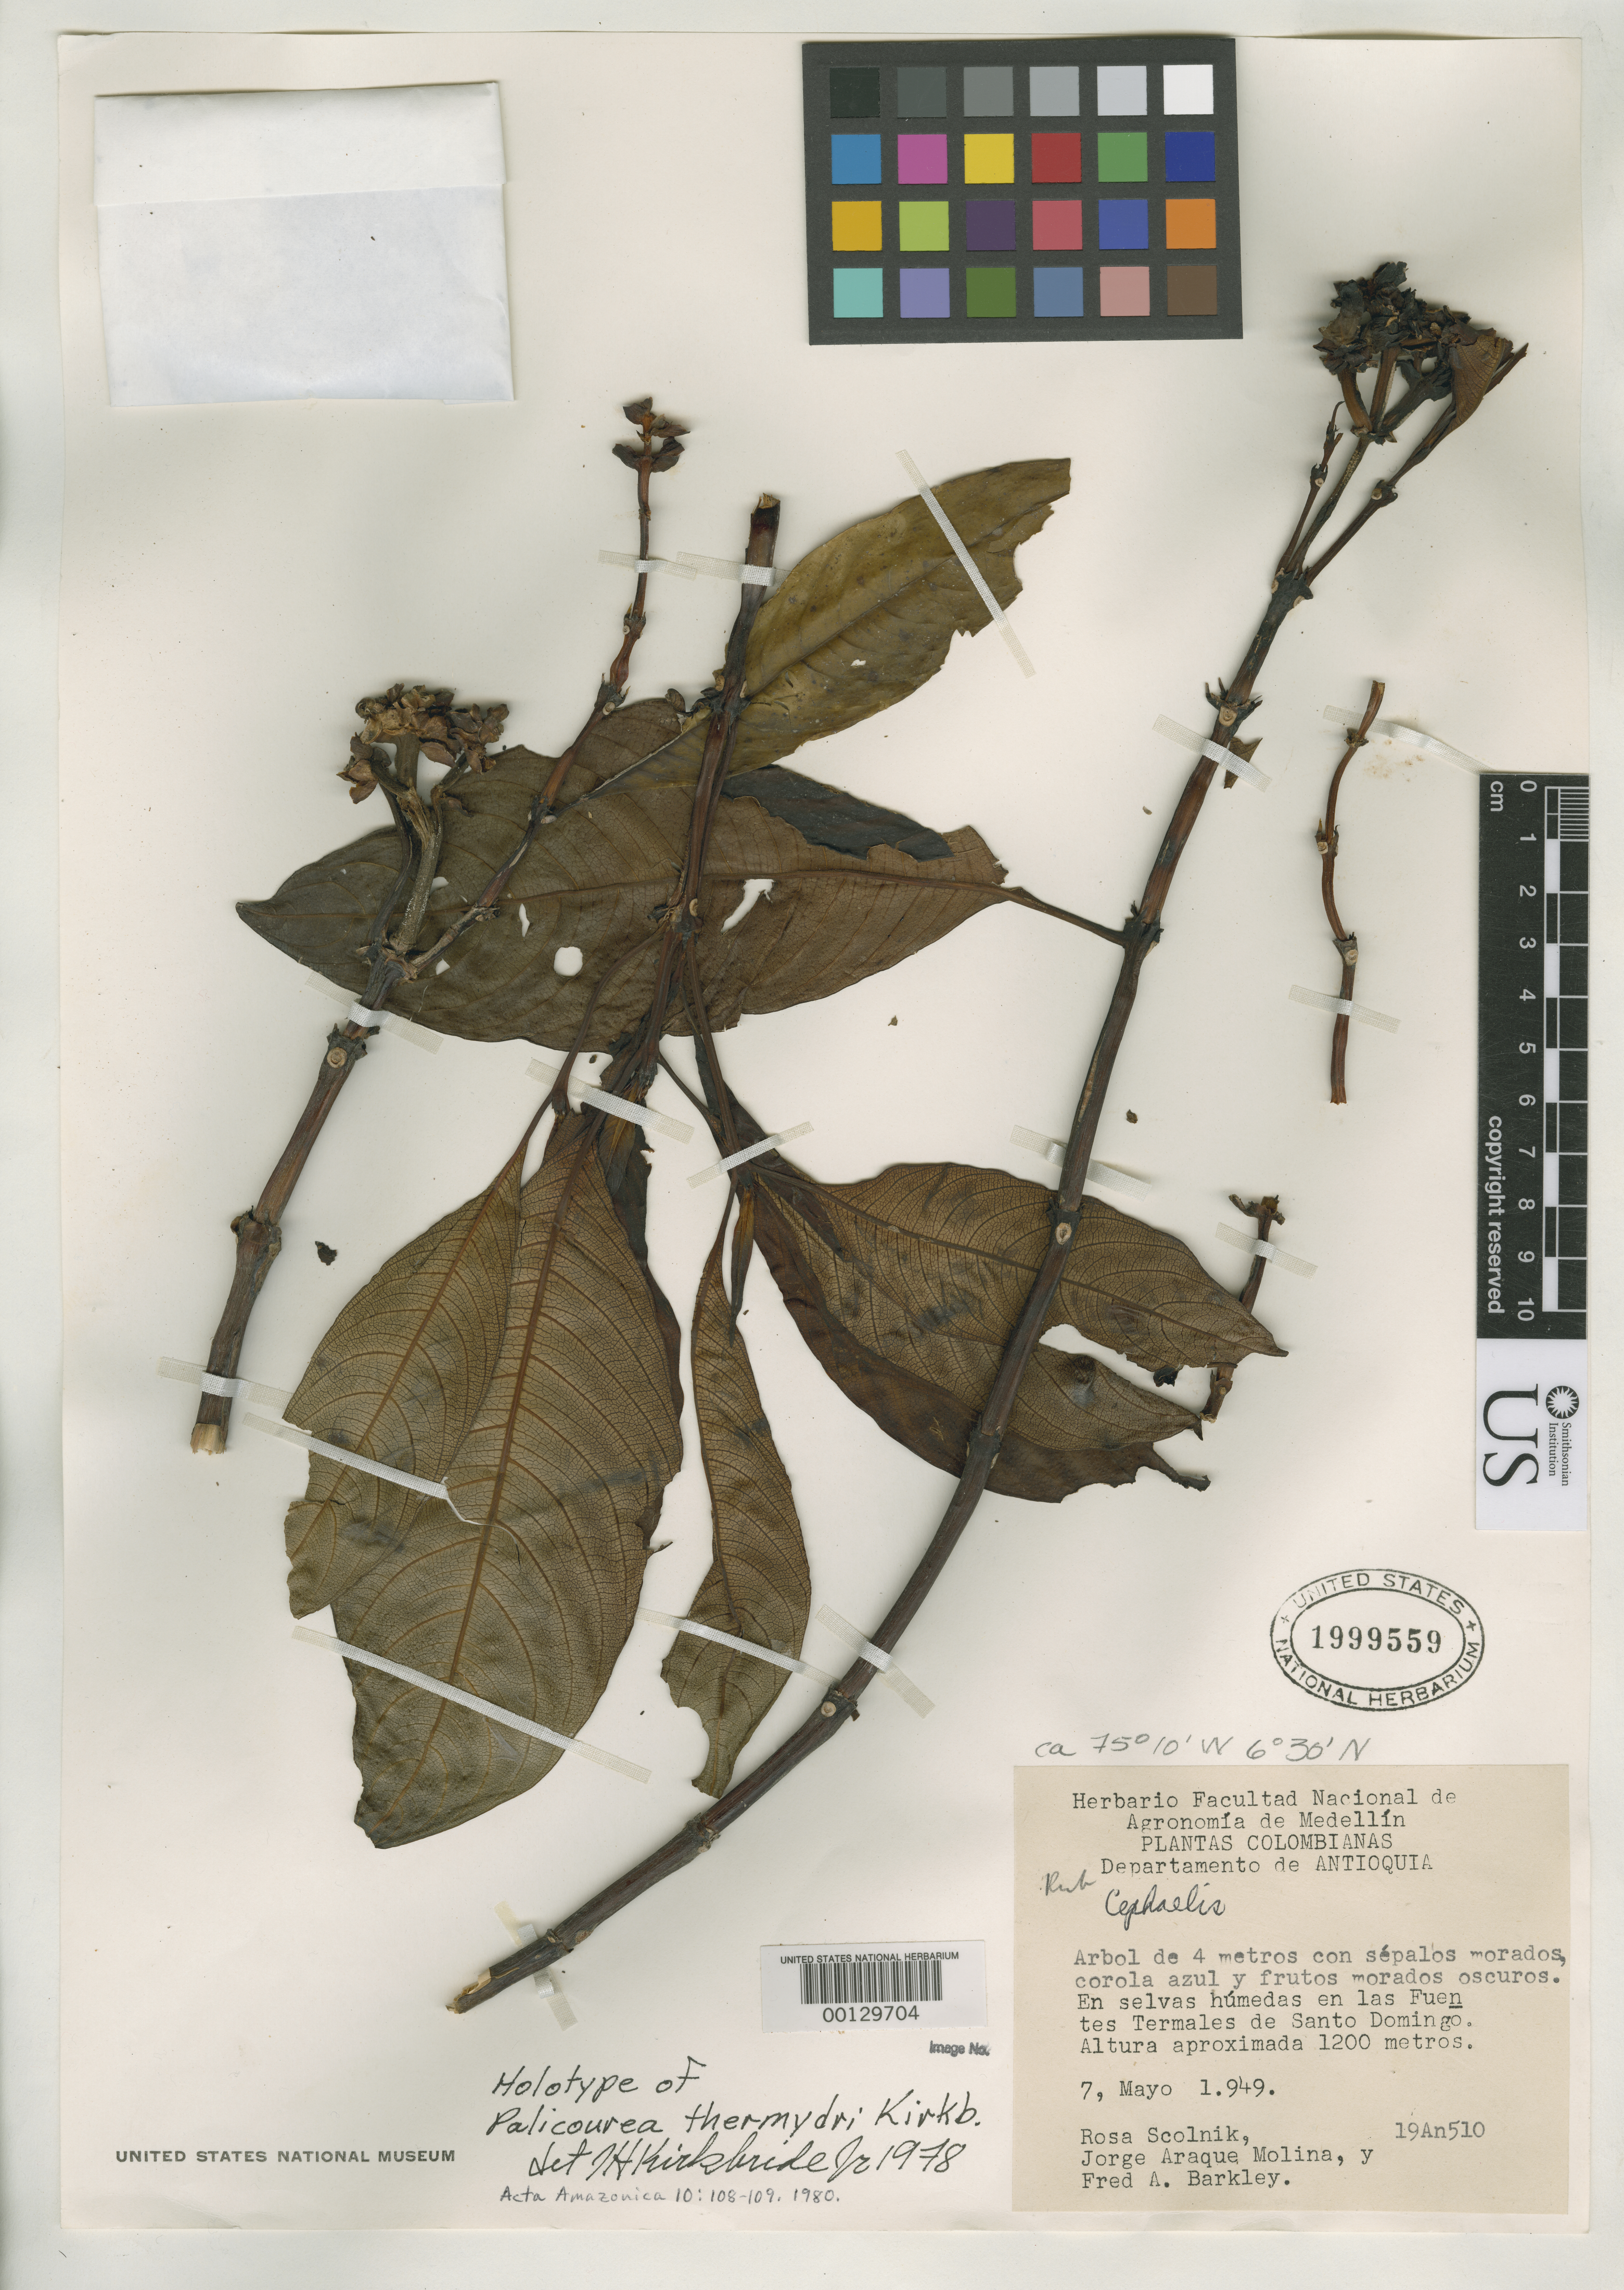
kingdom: Plantae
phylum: Tracheophyta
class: Magnoliopsida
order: Gentianales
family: Rubiaceae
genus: Palicourea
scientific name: Palicourea thermydri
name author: J.H. Kirkbr.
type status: Holotype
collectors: R. Scolnik, J. Mlina & F. A. Barkley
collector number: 19an510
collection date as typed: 07 May 1949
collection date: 1949-05-07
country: Colombia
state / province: Antioquia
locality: Las Fuentes Termales de Santo Domingo.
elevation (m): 1200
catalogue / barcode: US 1999559